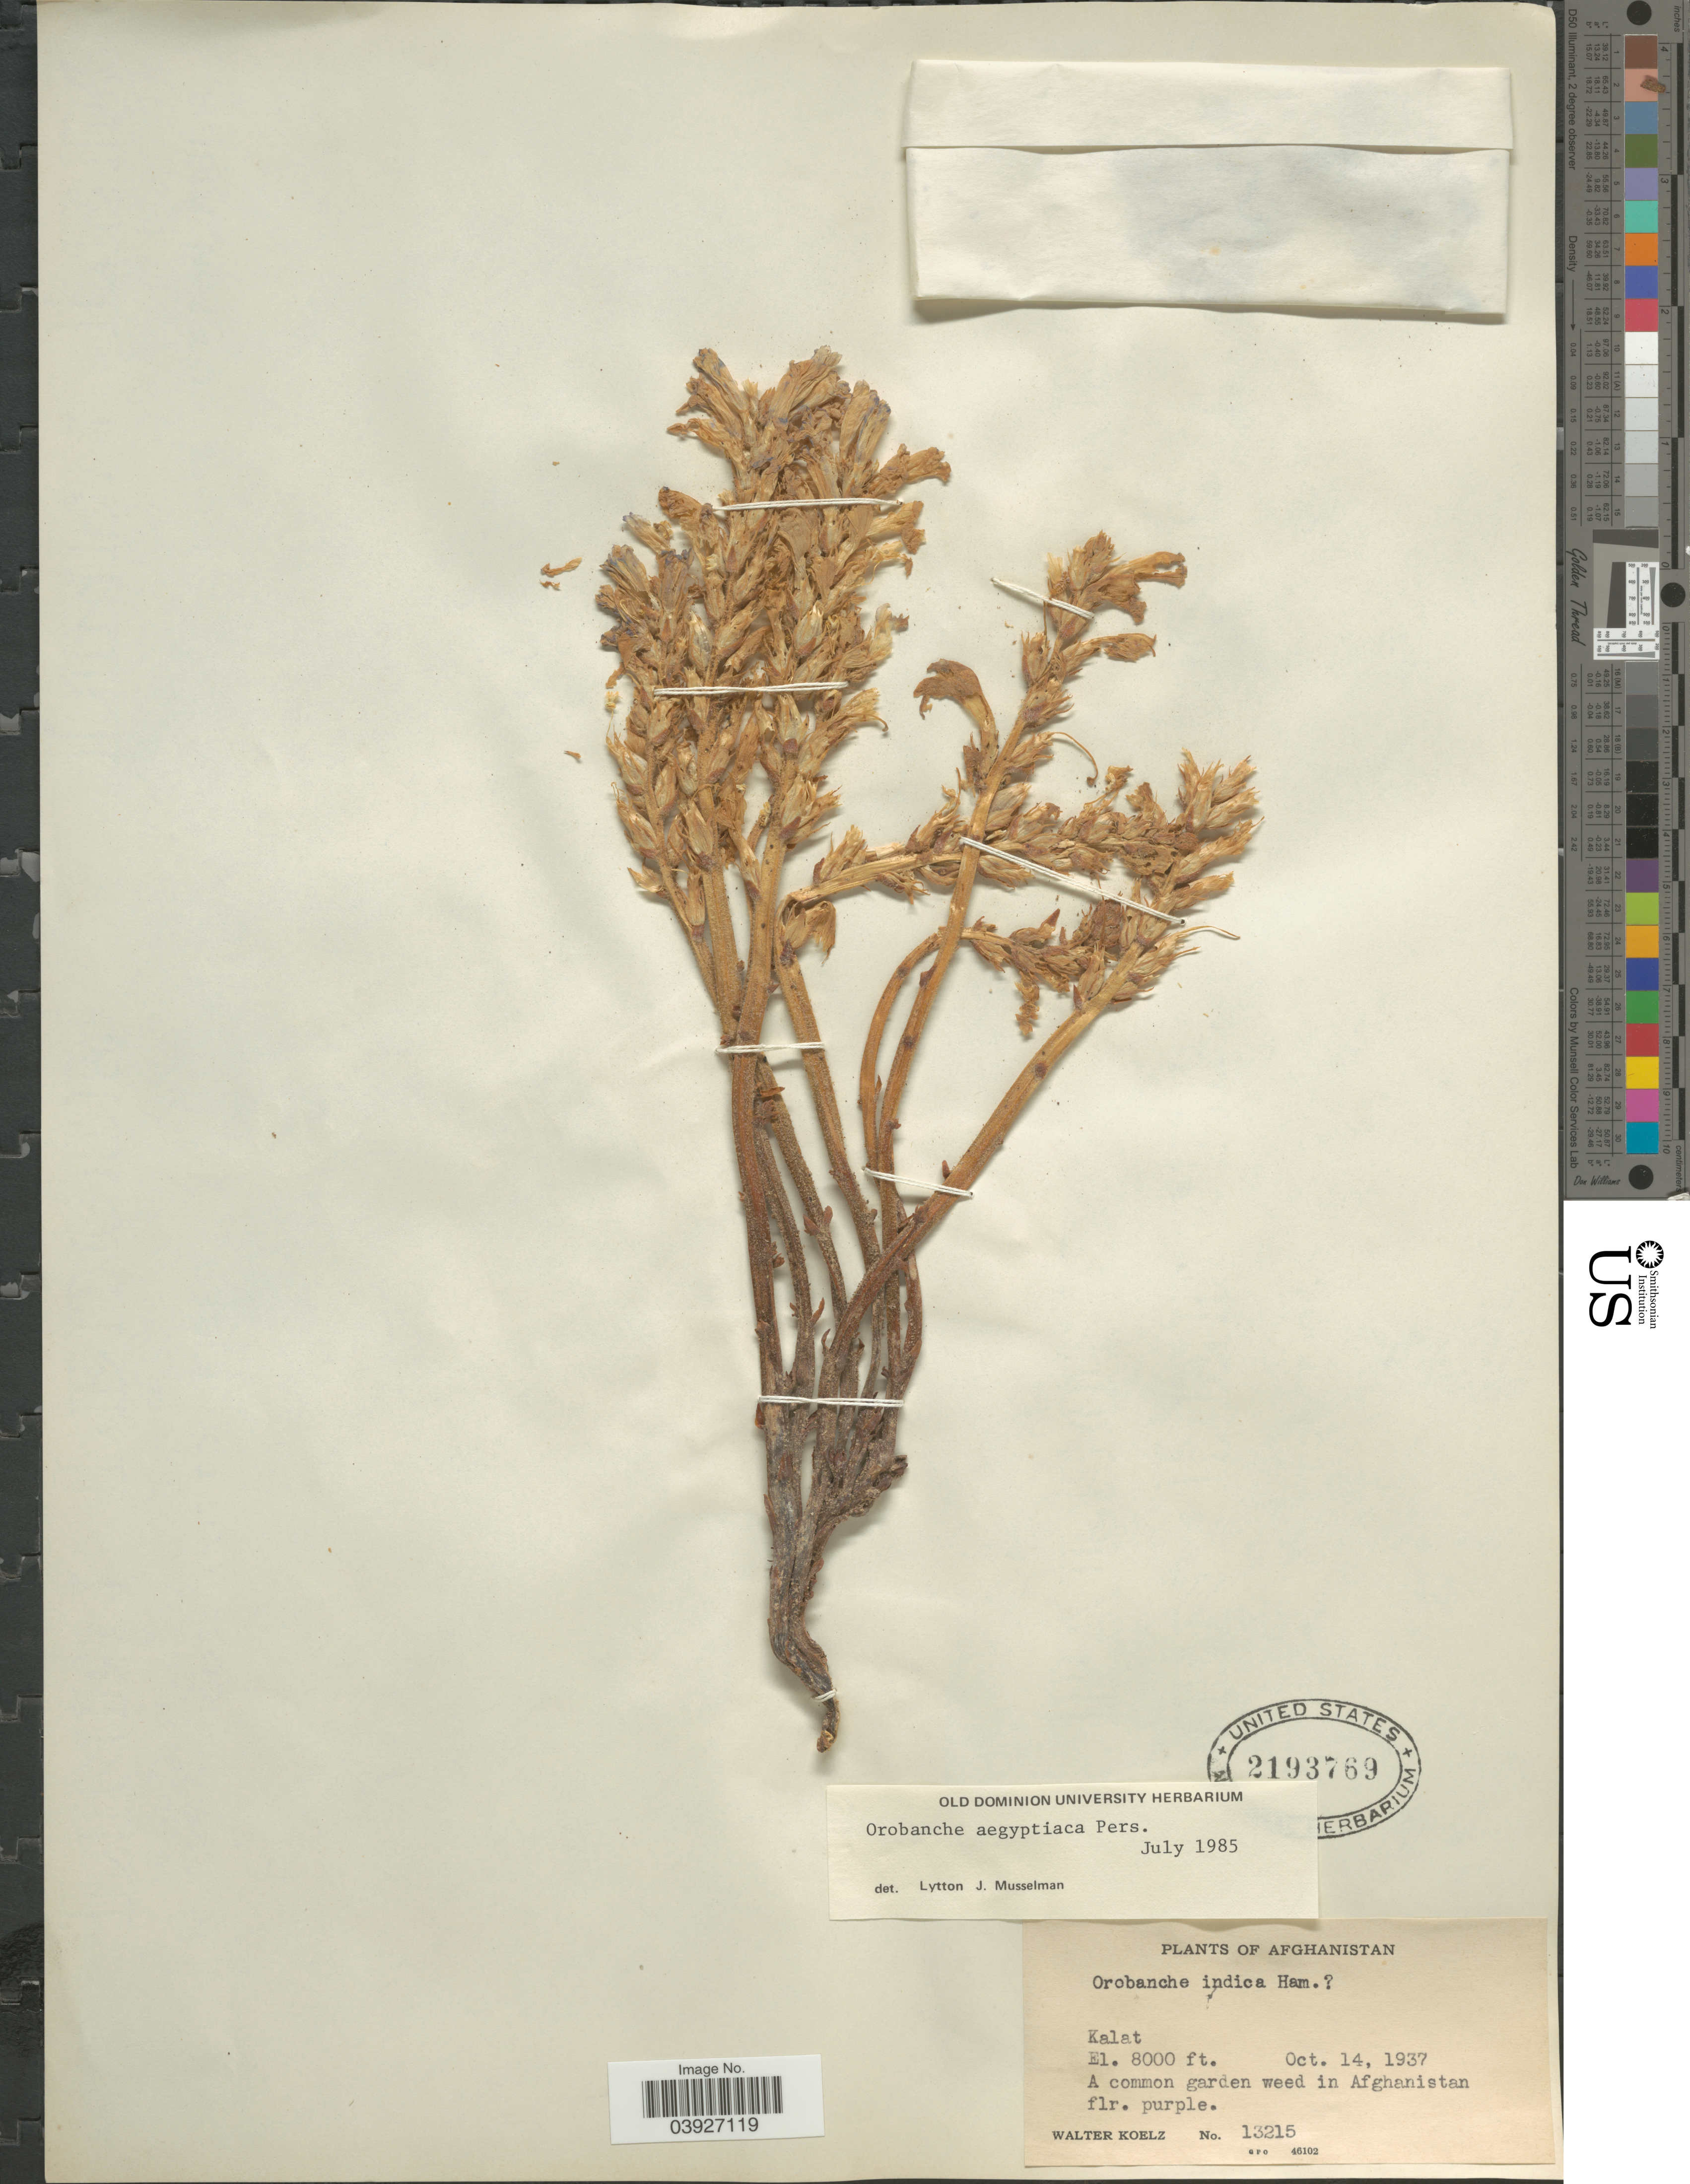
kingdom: Plantae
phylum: Tracheophyta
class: Magnoliopsida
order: Lamiales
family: Orobanchaceae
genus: Orobanche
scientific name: Orobanche aegyptiaca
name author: Pers.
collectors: W. N. Koelz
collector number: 13215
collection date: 1937-10-14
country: Afghanistan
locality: Kalat. A common garden weed in Afghanistan.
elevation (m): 2438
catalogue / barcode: US 2193769